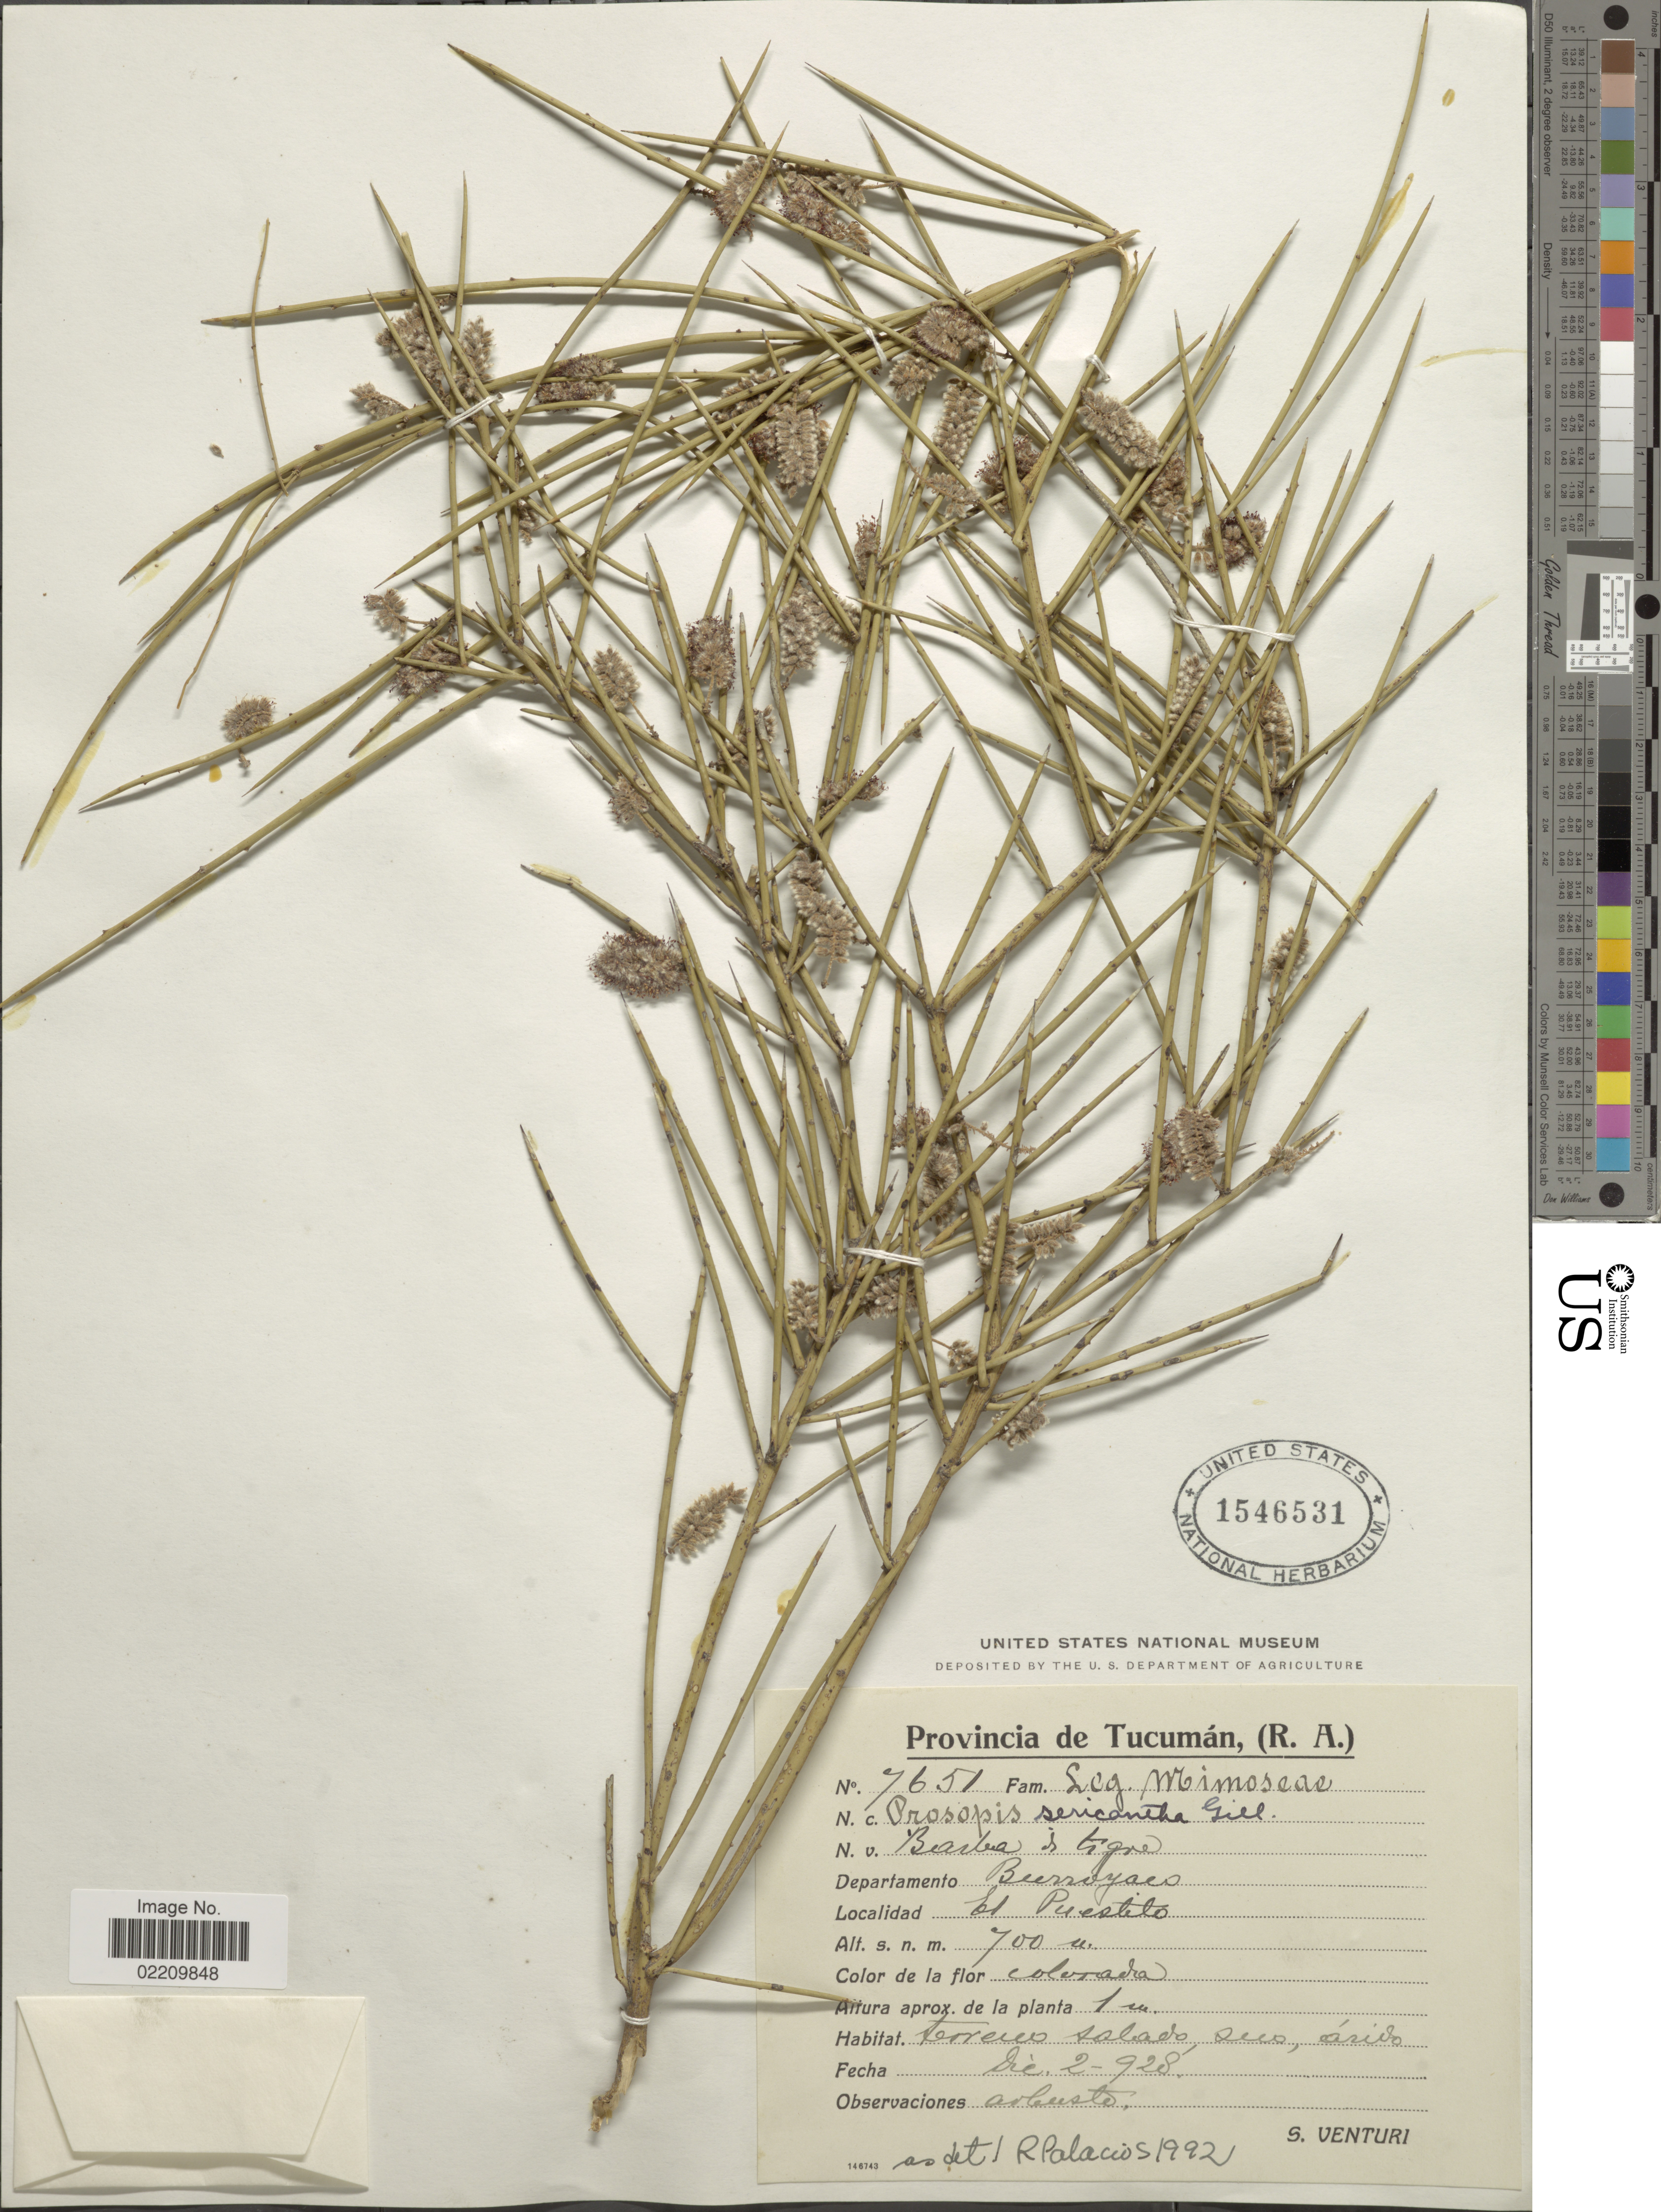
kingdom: Plantae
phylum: Tracheophyta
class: Magnoliopsida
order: Fabales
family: Fabaceae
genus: Neltuma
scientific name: Neltuma sericantha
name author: (Gillies ex Hook.) C. E. Hughes & G.P. Lewis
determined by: Strong, Mark T., (BOT), Smithsonian Institution - National Museum of Natural History (UNITED STATES)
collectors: S. Venturi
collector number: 7651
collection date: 1928-12-02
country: Argentina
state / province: Tucuman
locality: Provincia de Tucumán, (R.A.). Departamento Burroyaco. El Puestito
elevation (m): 700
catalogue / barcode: US 1546531